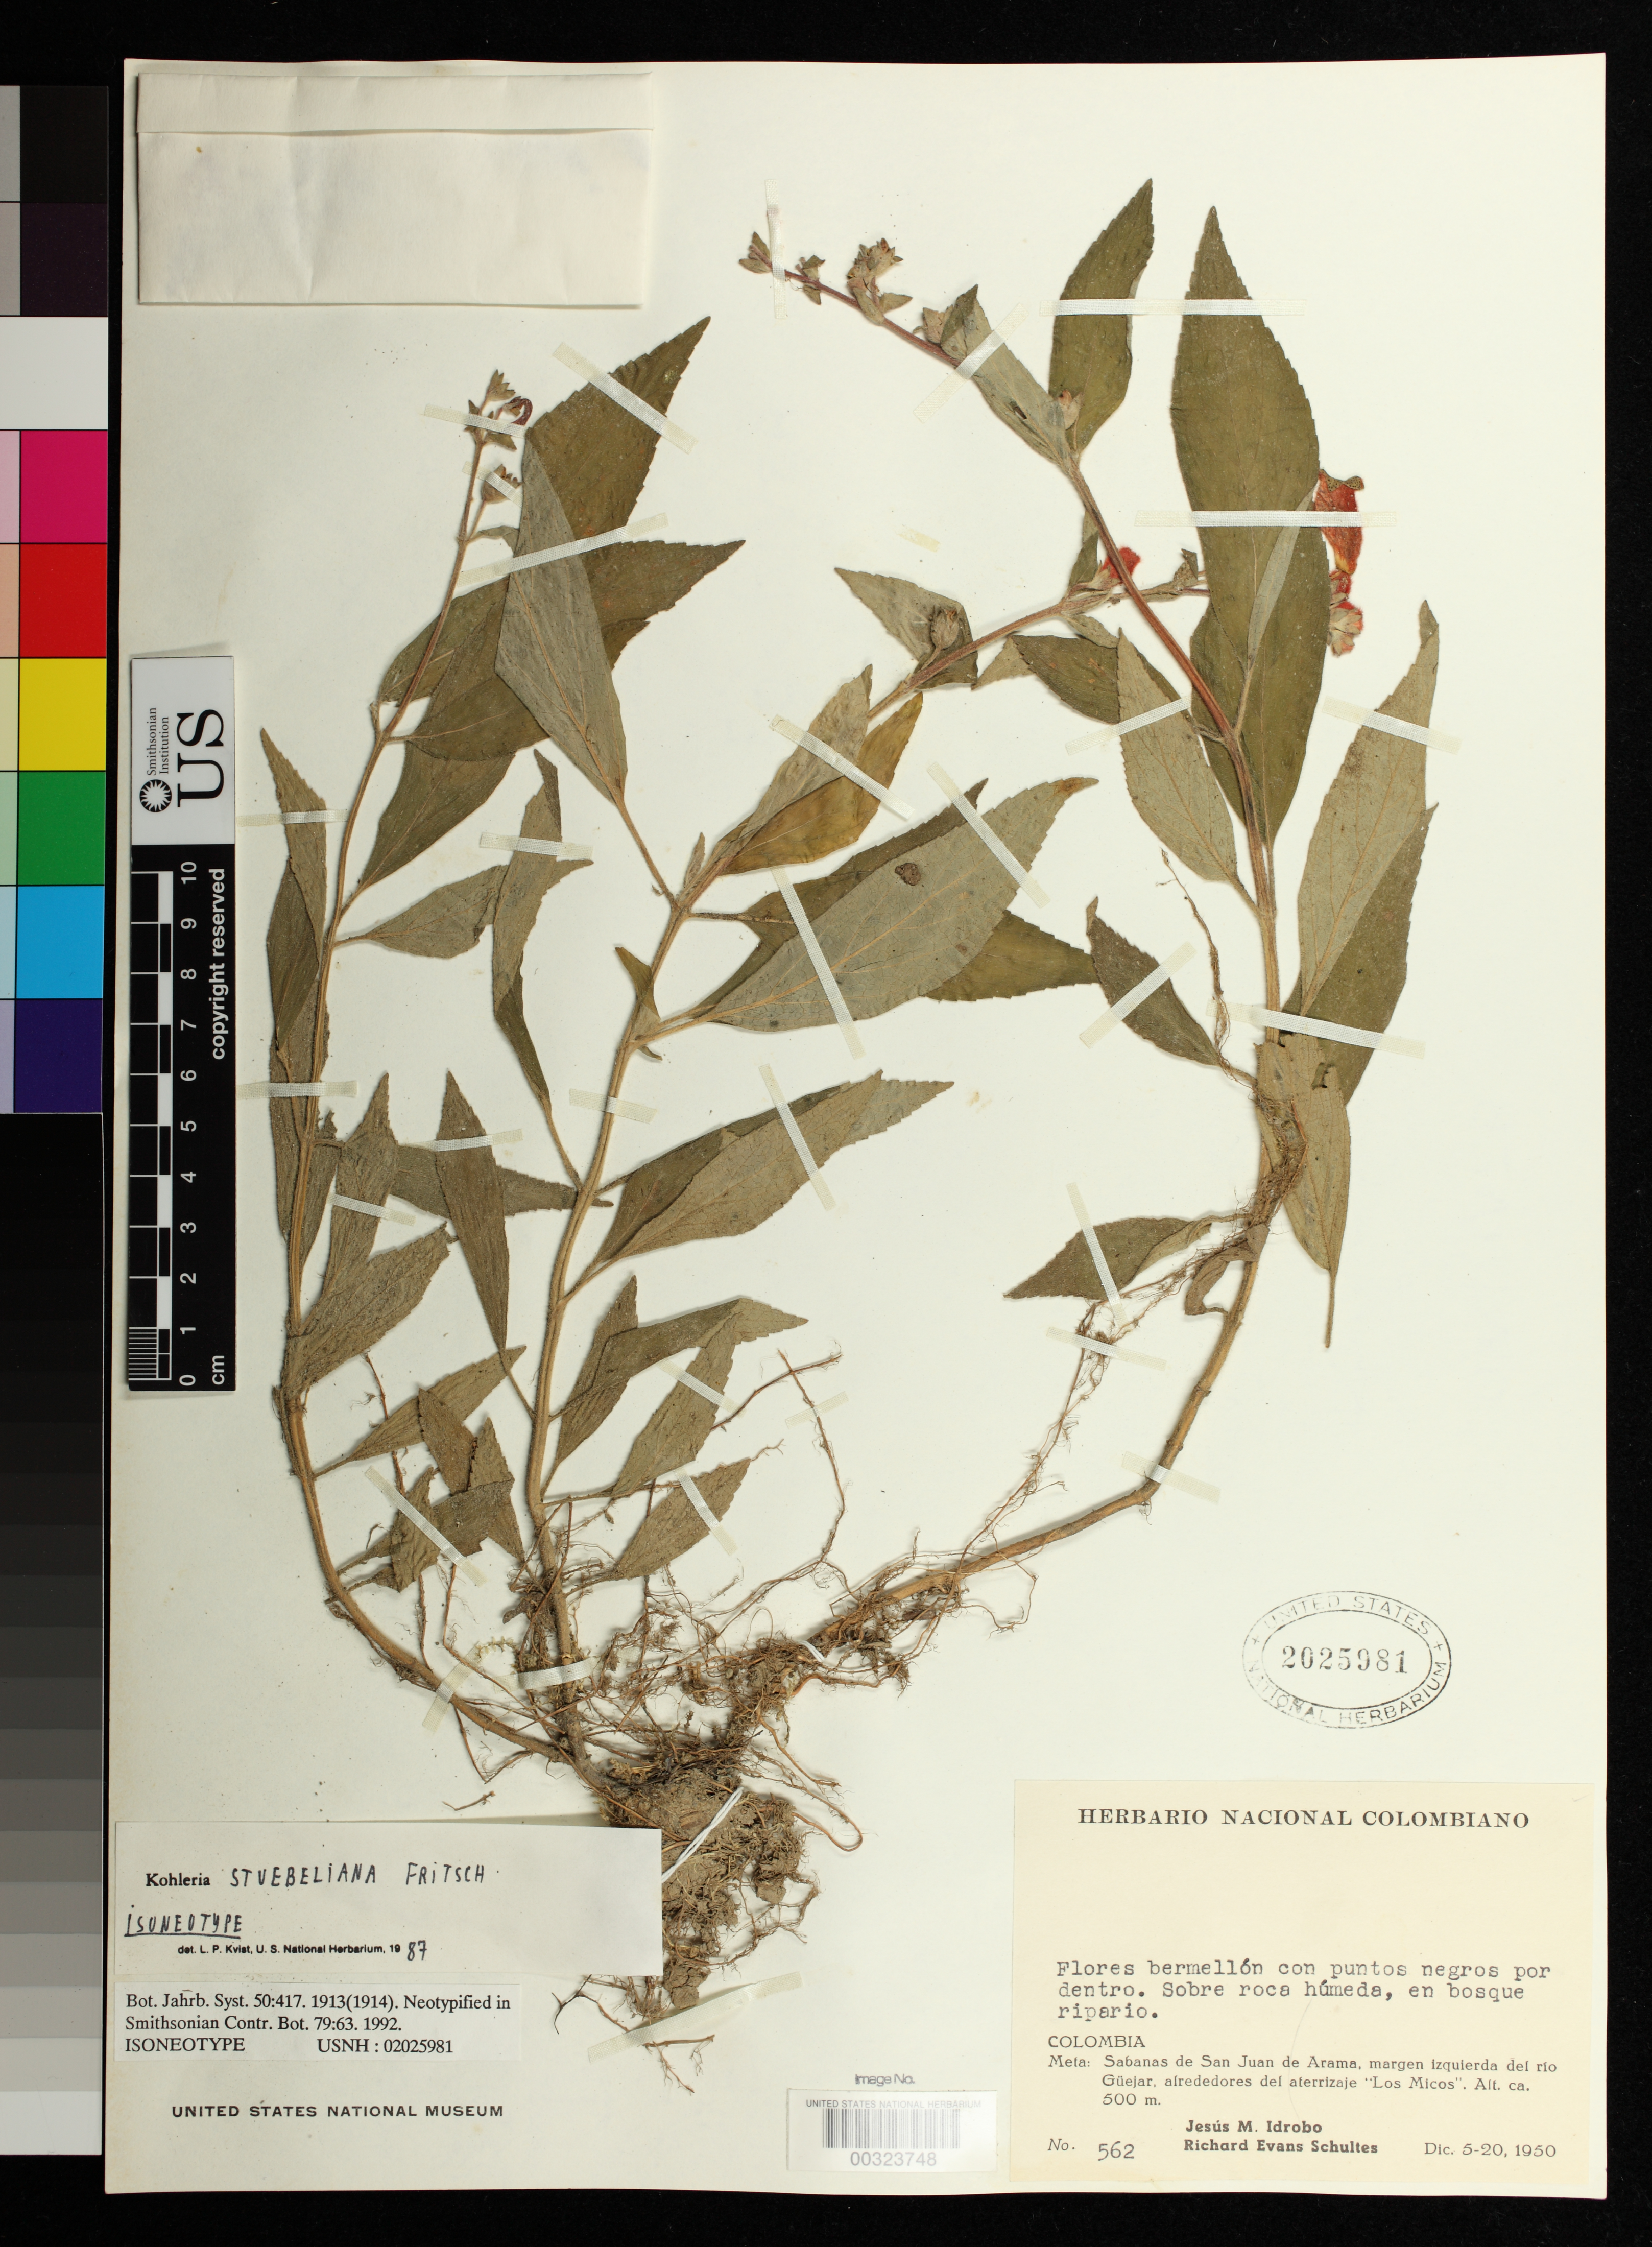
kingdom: Plantae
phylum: Tracheophyta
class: Magnoliopsida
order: Lamiales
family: Gesneriaceae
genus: Kohleria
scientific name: Kohleria stuebeliana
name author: Fritsch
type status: Isoneotype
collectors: J. M. Idrobo & R. E. Schultes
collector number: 562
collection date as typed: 05 Dec 1950 to 20 Dec 1920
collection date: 1920-12-20/1950-12-05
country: Colombia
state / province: Meta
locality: Savanna of San Juan de Arama, left bank of Rio Guejar, outskirts to Los Micos Landing.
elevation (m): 500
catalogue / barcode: US 2025981